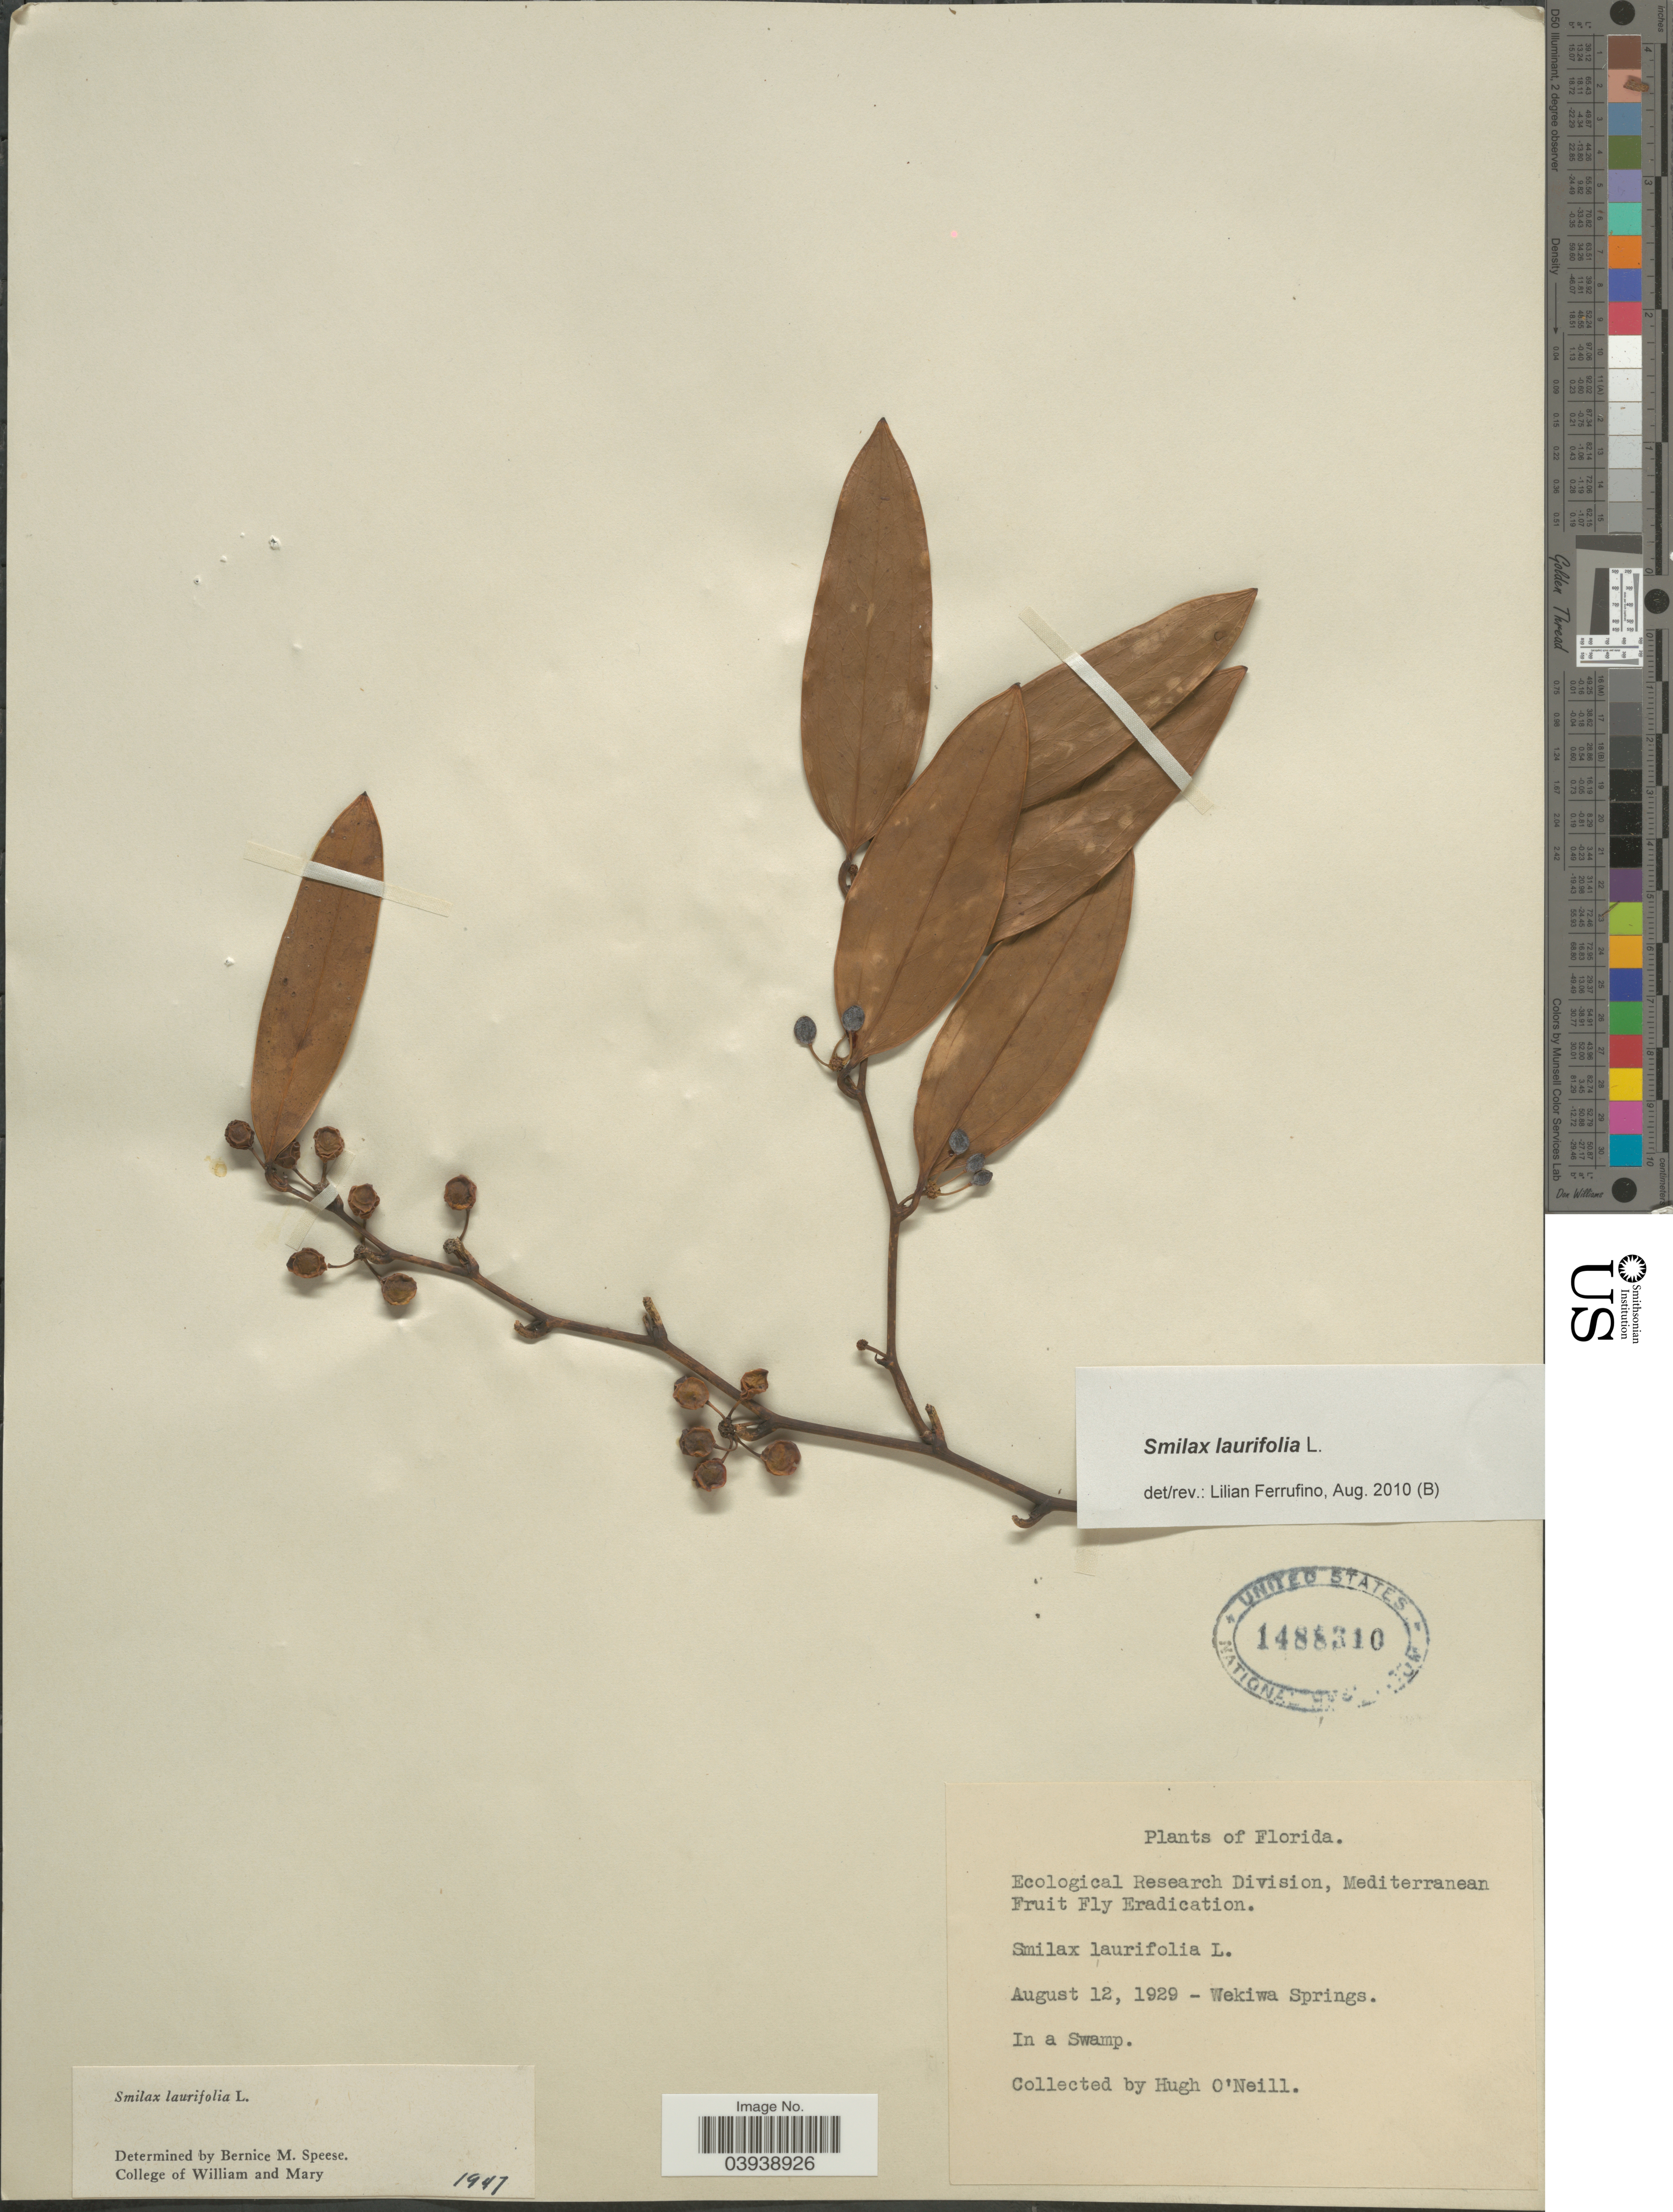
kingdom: Plantae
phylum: Tracheophyta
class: Liliopsida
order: Liliales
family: Smilacaceae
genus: Smilax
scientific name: Smilax laurifolia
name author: L.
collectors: H. O'Neill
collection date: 1929-08-12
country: United States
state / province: Florida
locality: Wekiwa Springs. In a swamp.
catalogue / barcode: US 1488310